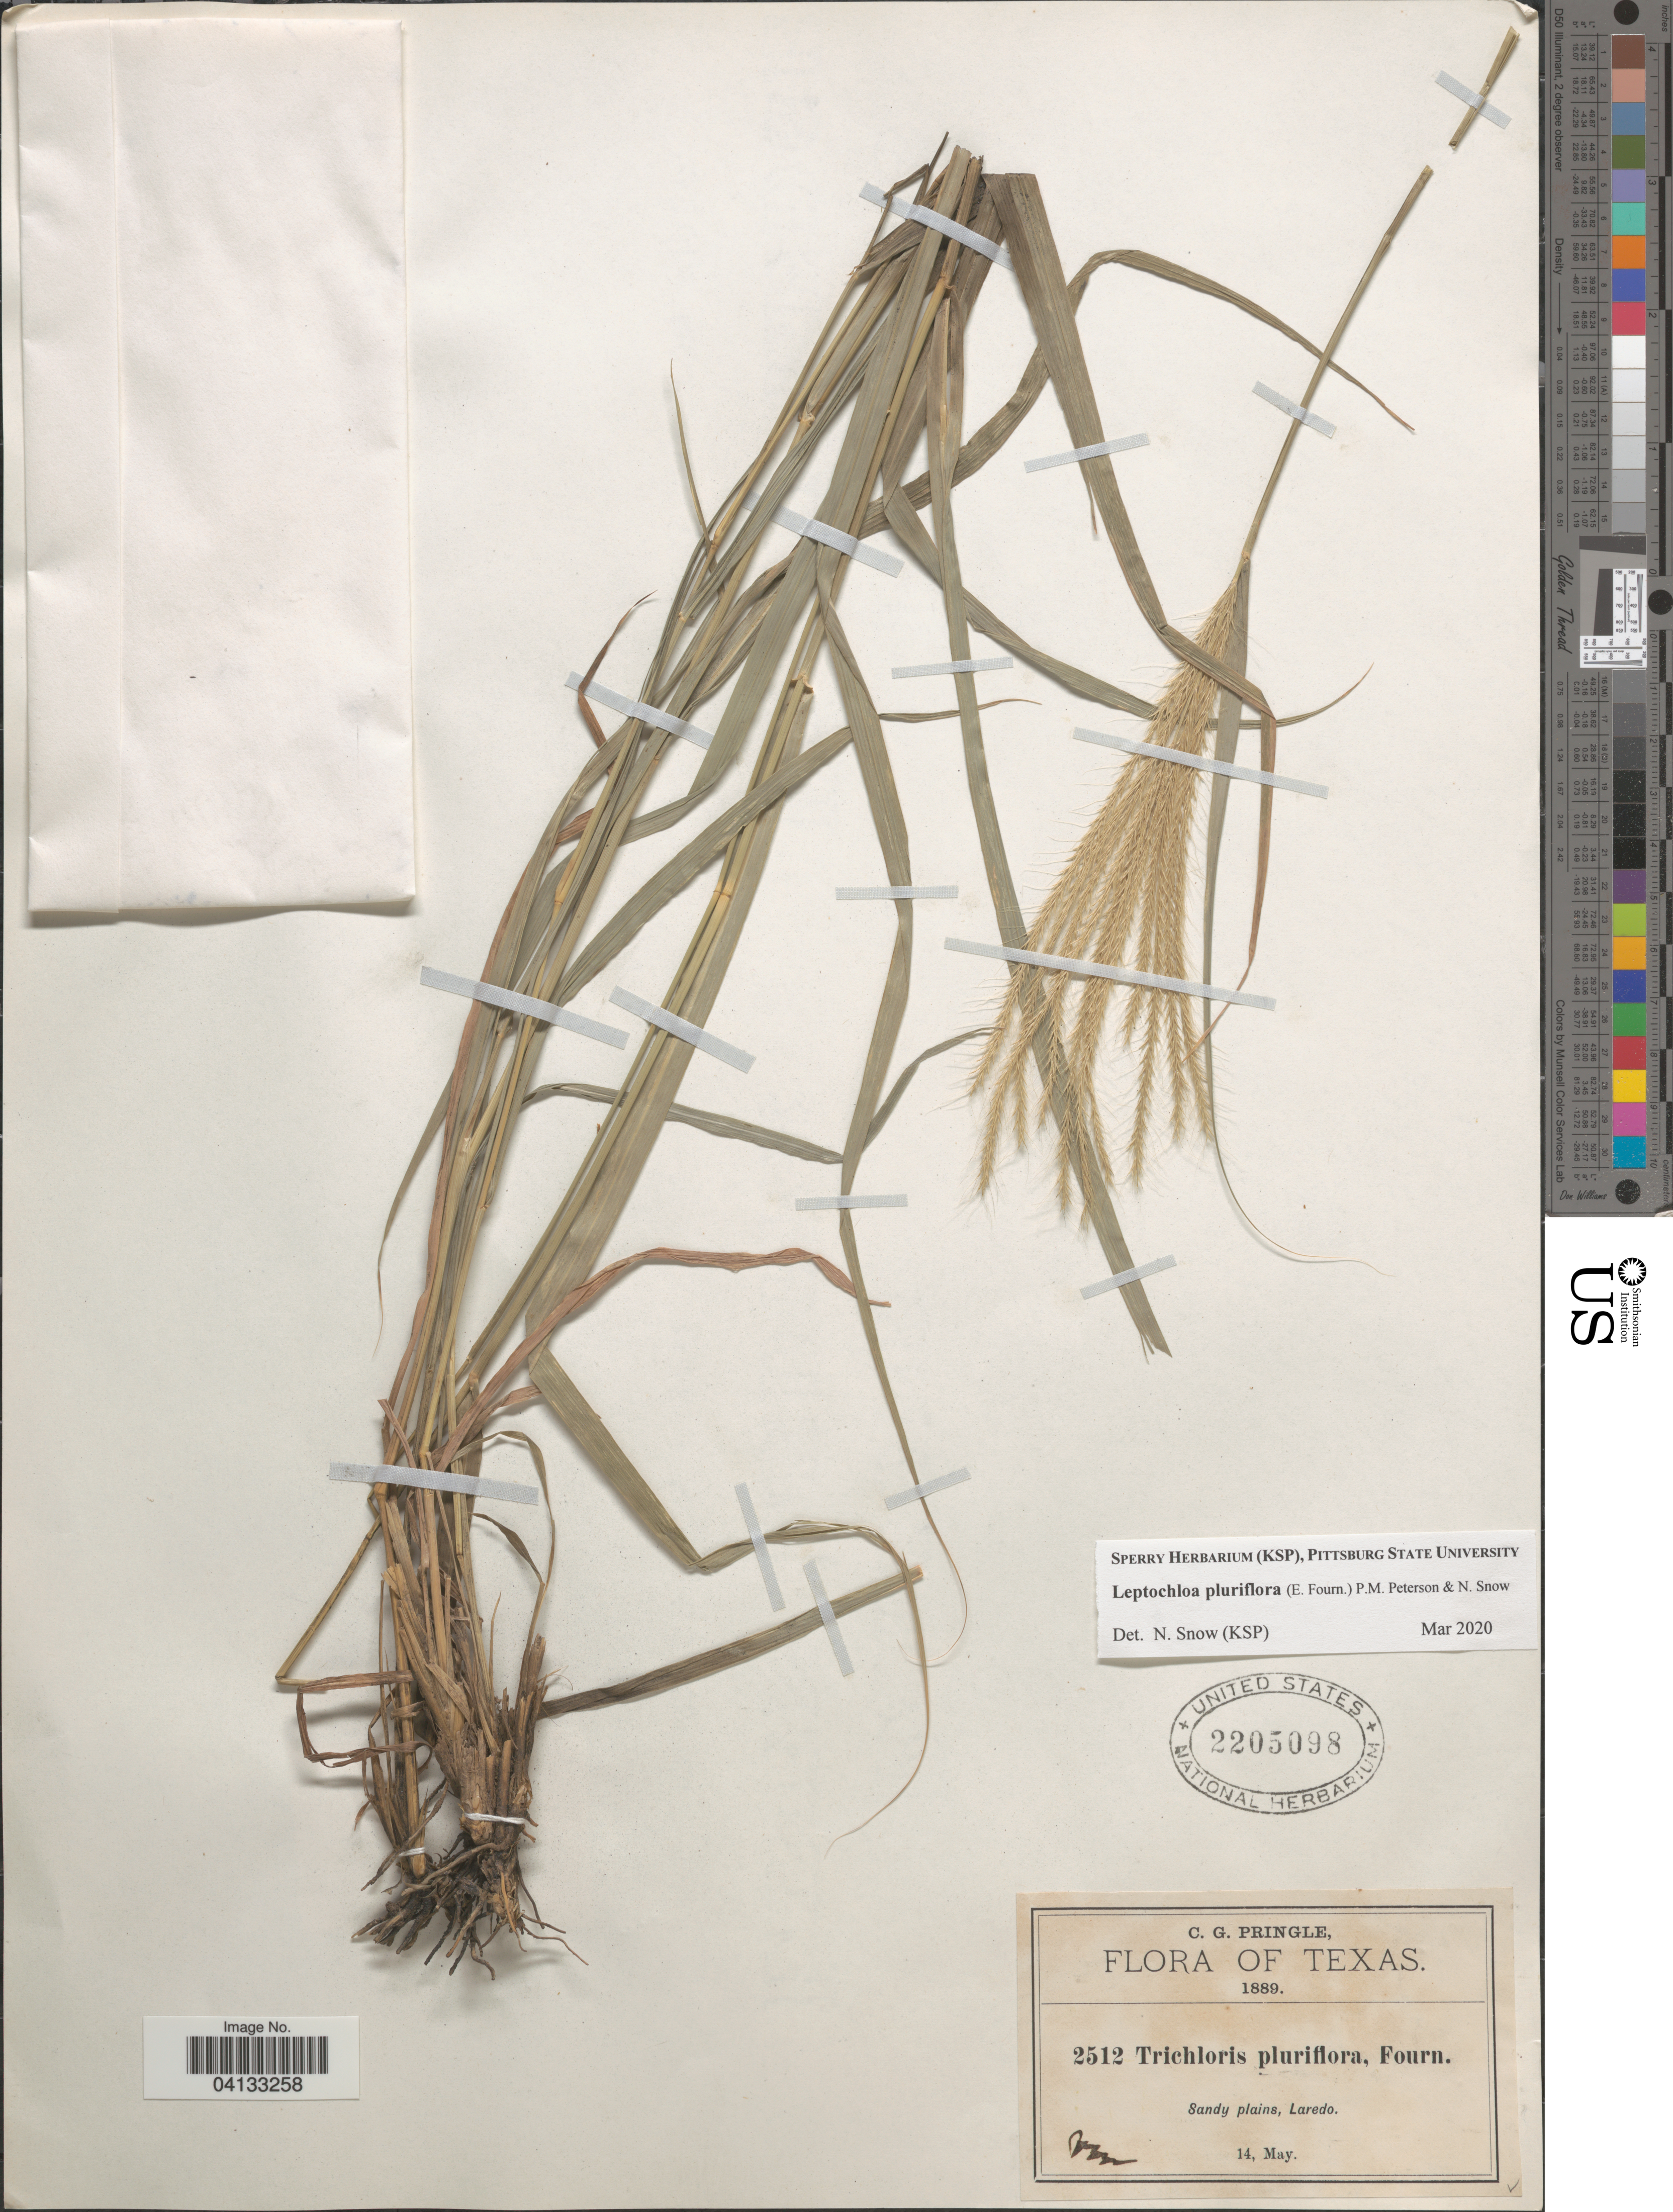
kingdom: Plantae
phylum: Tracheophyta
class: Liliopsida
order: Poales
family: Poaceae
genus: Leptochloa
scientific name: Leptochloa pluriflora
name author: (E. Fourn.) P.M. Peterson & N. Snow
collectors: C. G. Pringle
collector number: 2512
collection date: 1889-05-14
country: United States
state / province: Texas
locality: Sandy plains, Laredo.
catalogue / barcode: US 2205098